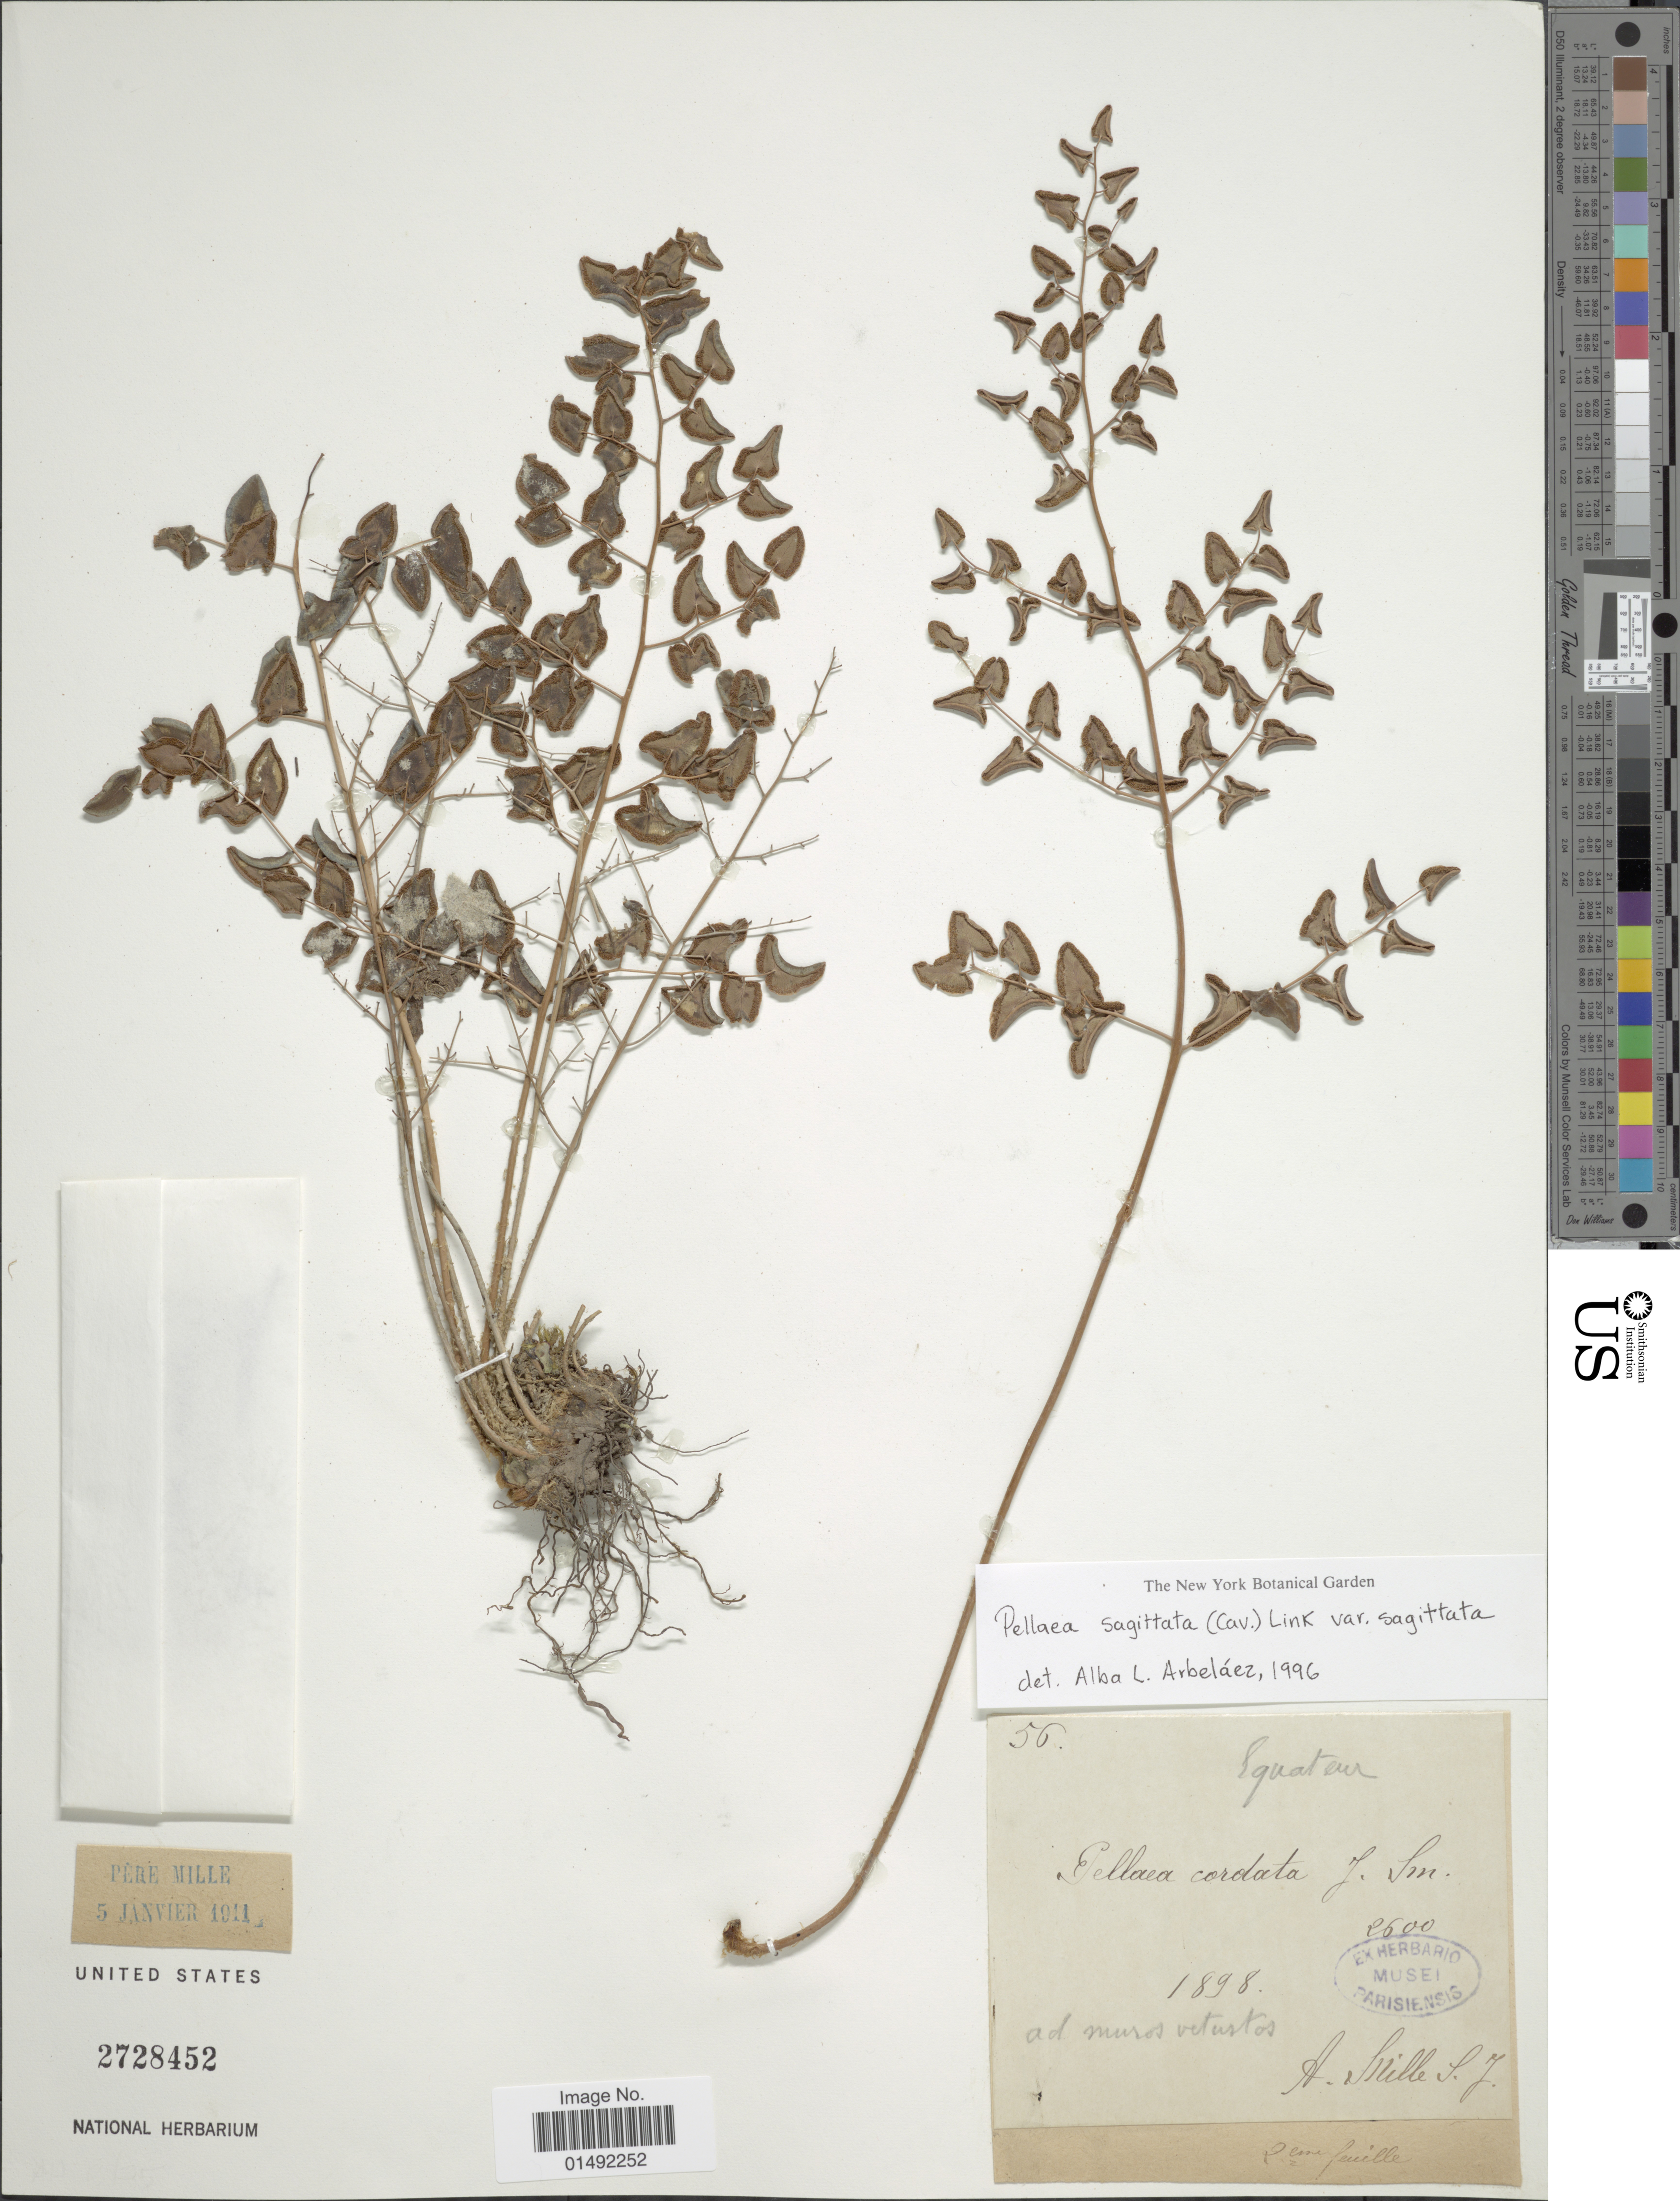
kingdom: Plantae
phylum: Tracheophyta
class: Polypodiopsida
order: Polypodiales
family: Pteridaceae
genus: Pellaea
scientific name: Pellaea sagittata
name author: (Cav.) Link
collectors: A. Mille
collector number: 56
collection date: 1898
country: Ecuador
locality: Ad muros vetustos.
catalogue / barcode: US 2728452